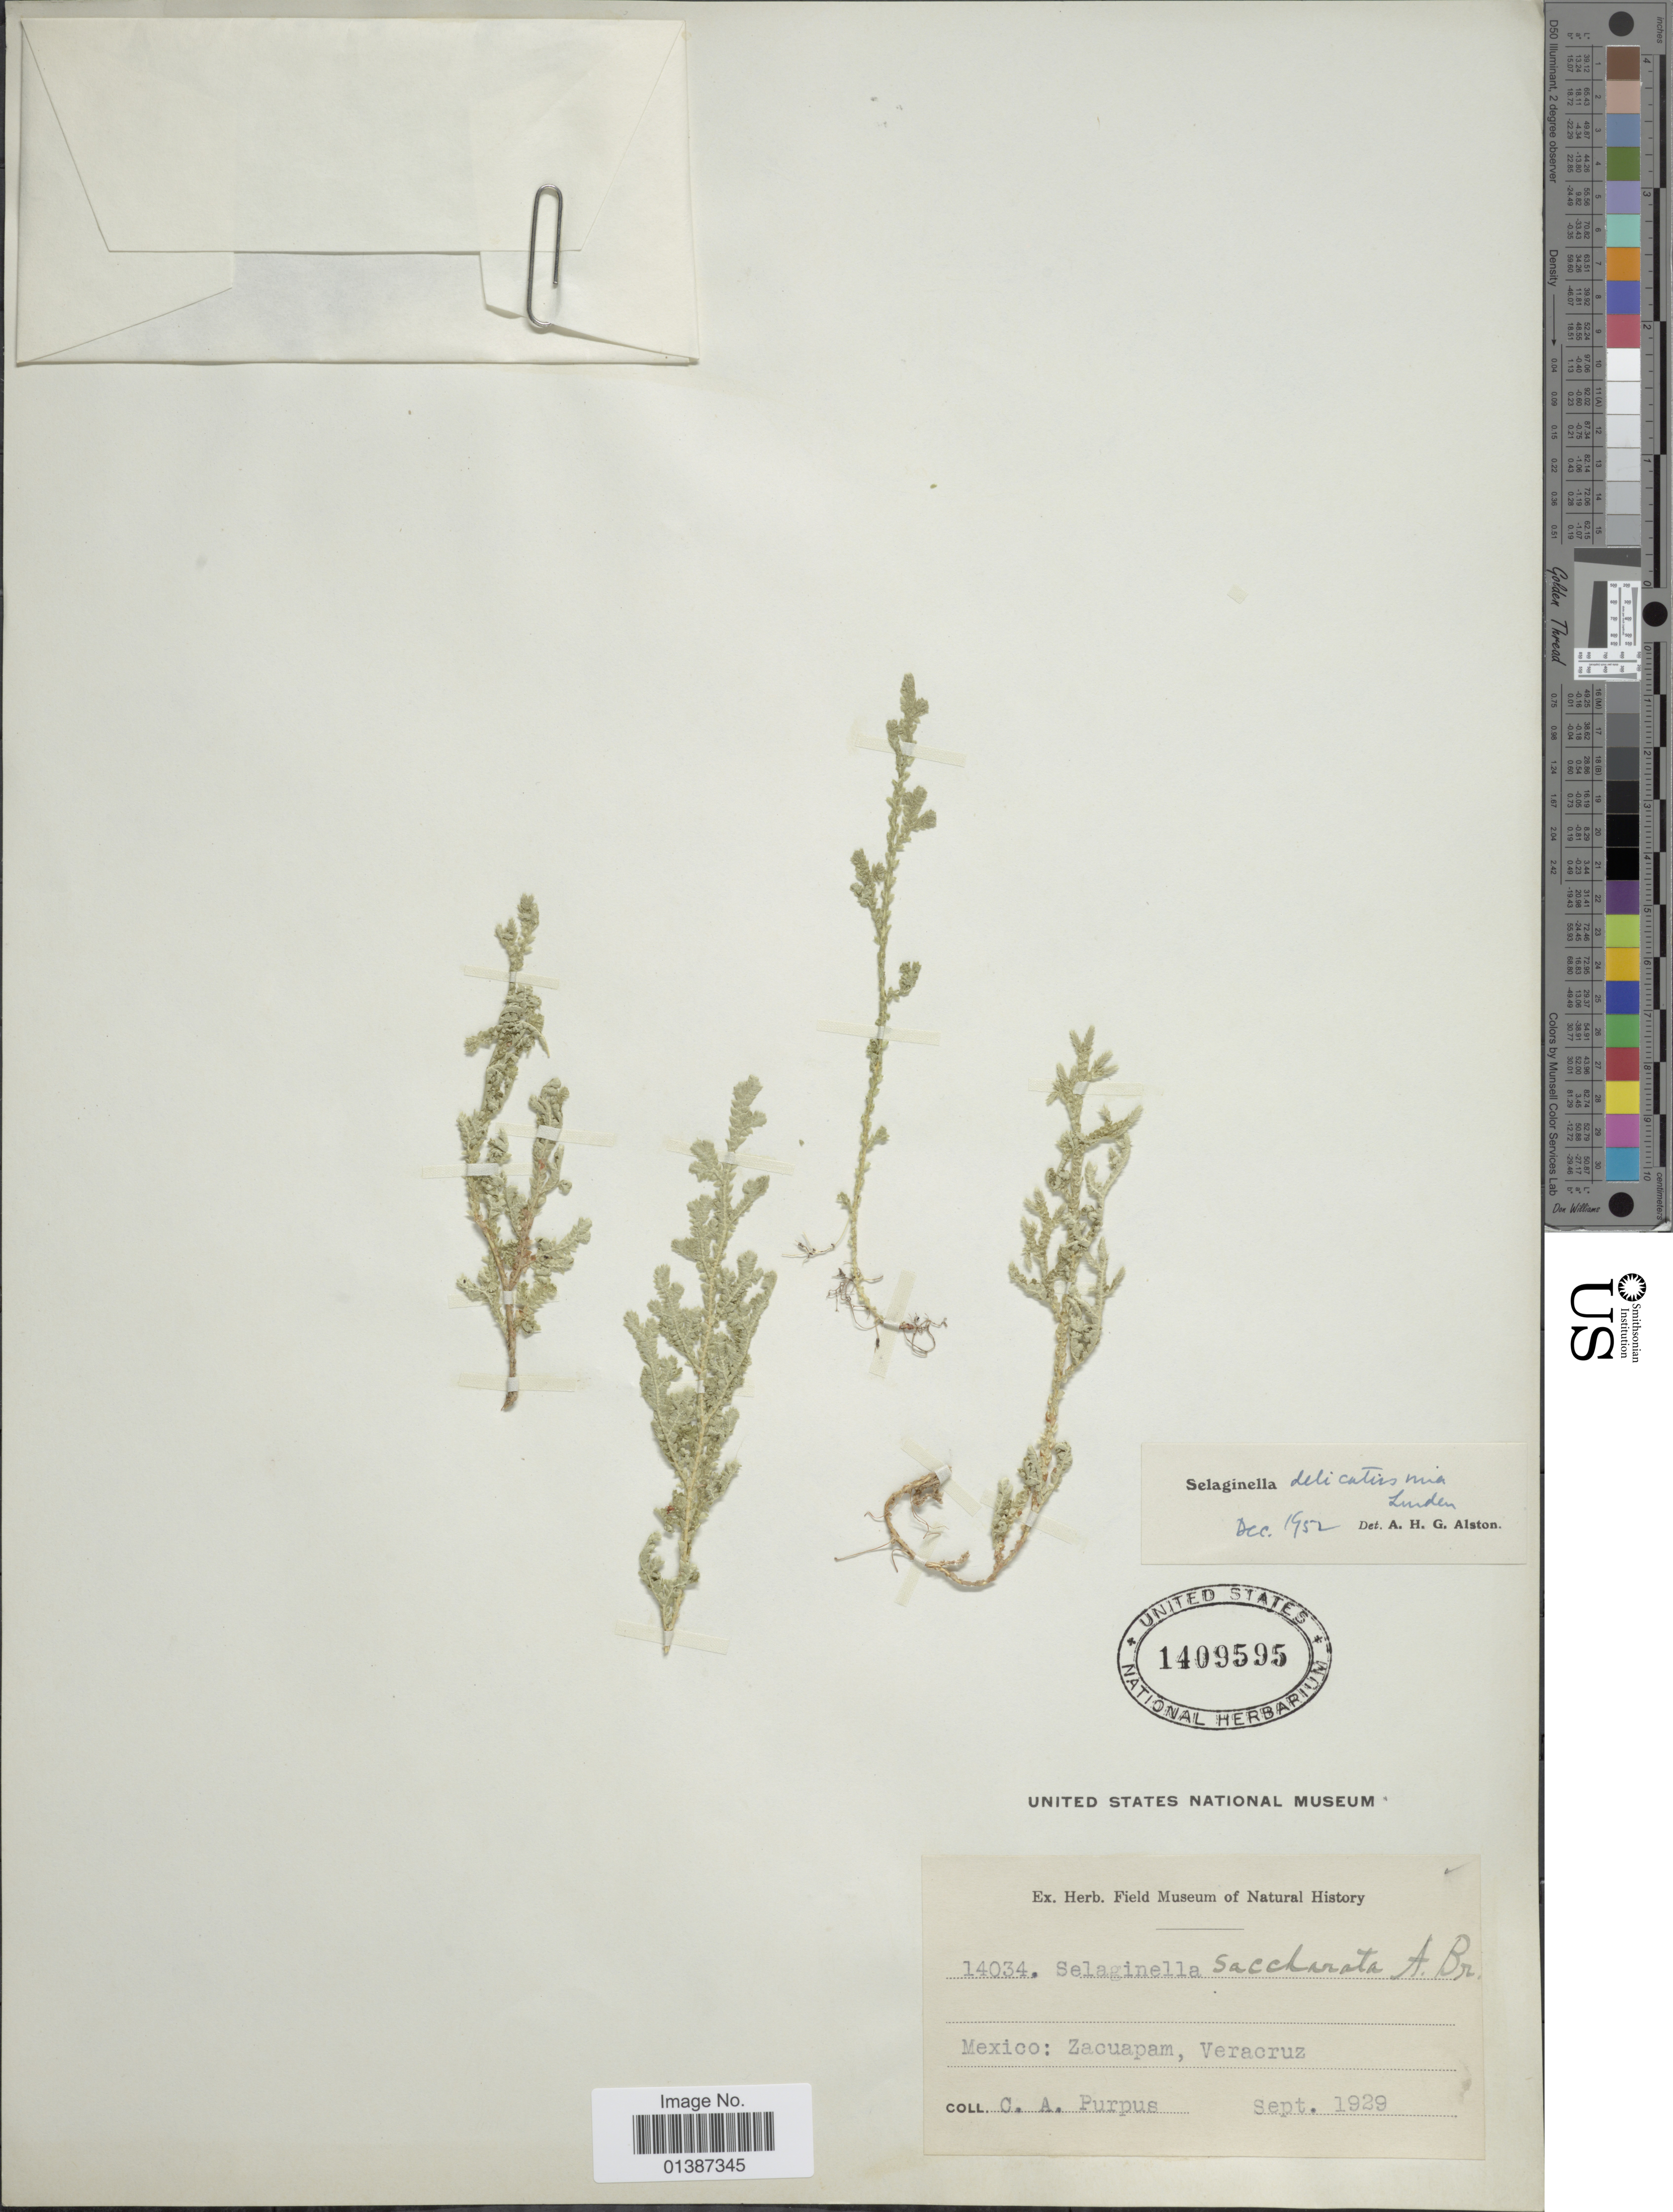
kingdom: Plantae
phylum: Tracheophyta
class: Lycopodiopsida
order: Selaginellales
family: Selaginellaceae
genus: Selaginella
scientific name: Selaginella delicatissima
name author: Linden ex A. Braun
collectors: C. A. Purpus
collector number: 14034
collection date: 1929-09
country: Mexico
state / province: Veracruz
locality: Zacuapam, Veracruz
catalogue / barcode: US 1409595